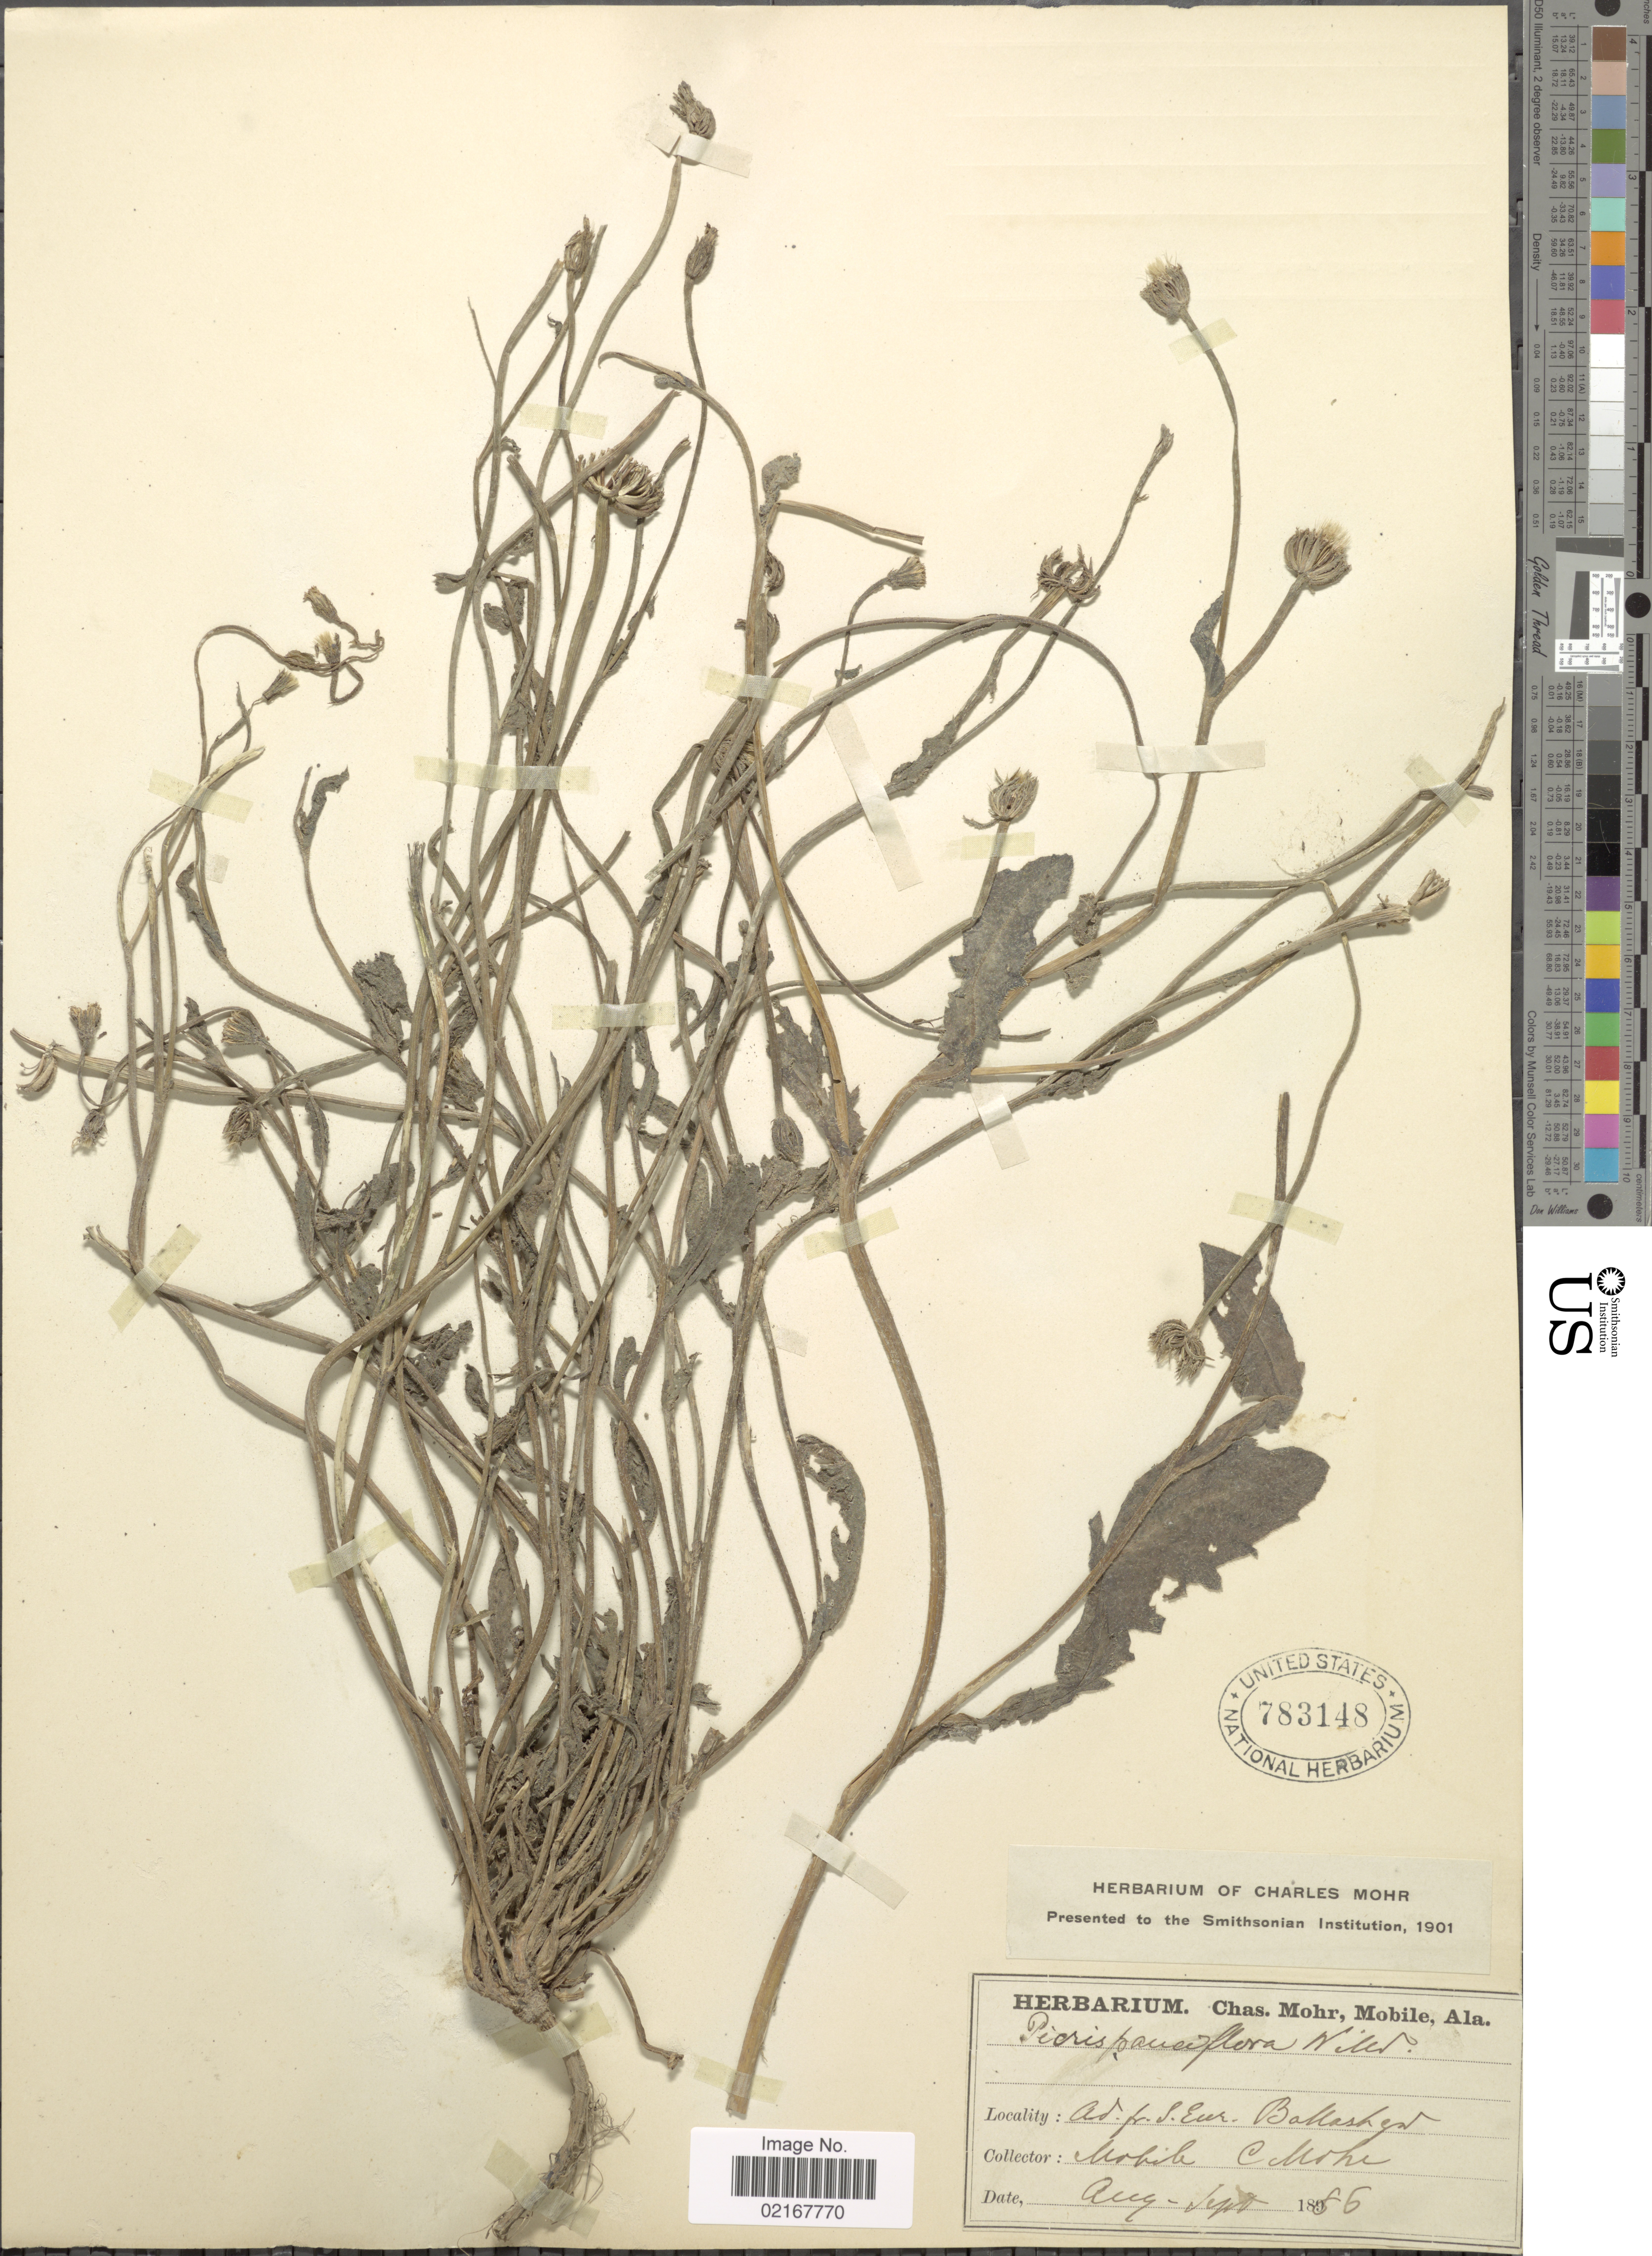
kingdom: Plantae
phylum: Tracheophyta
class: Magnoliopsida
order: Asterales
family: Asteraceae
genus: Picris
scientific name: Picris pauciflora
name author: Willd.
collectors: Mohr, C. T. (herbarium)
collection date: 1885-08/1885-09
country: United States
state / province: Alabama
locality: Ad. fr. S. Eur., Ballast pt., Mobile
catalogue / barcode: US 783148